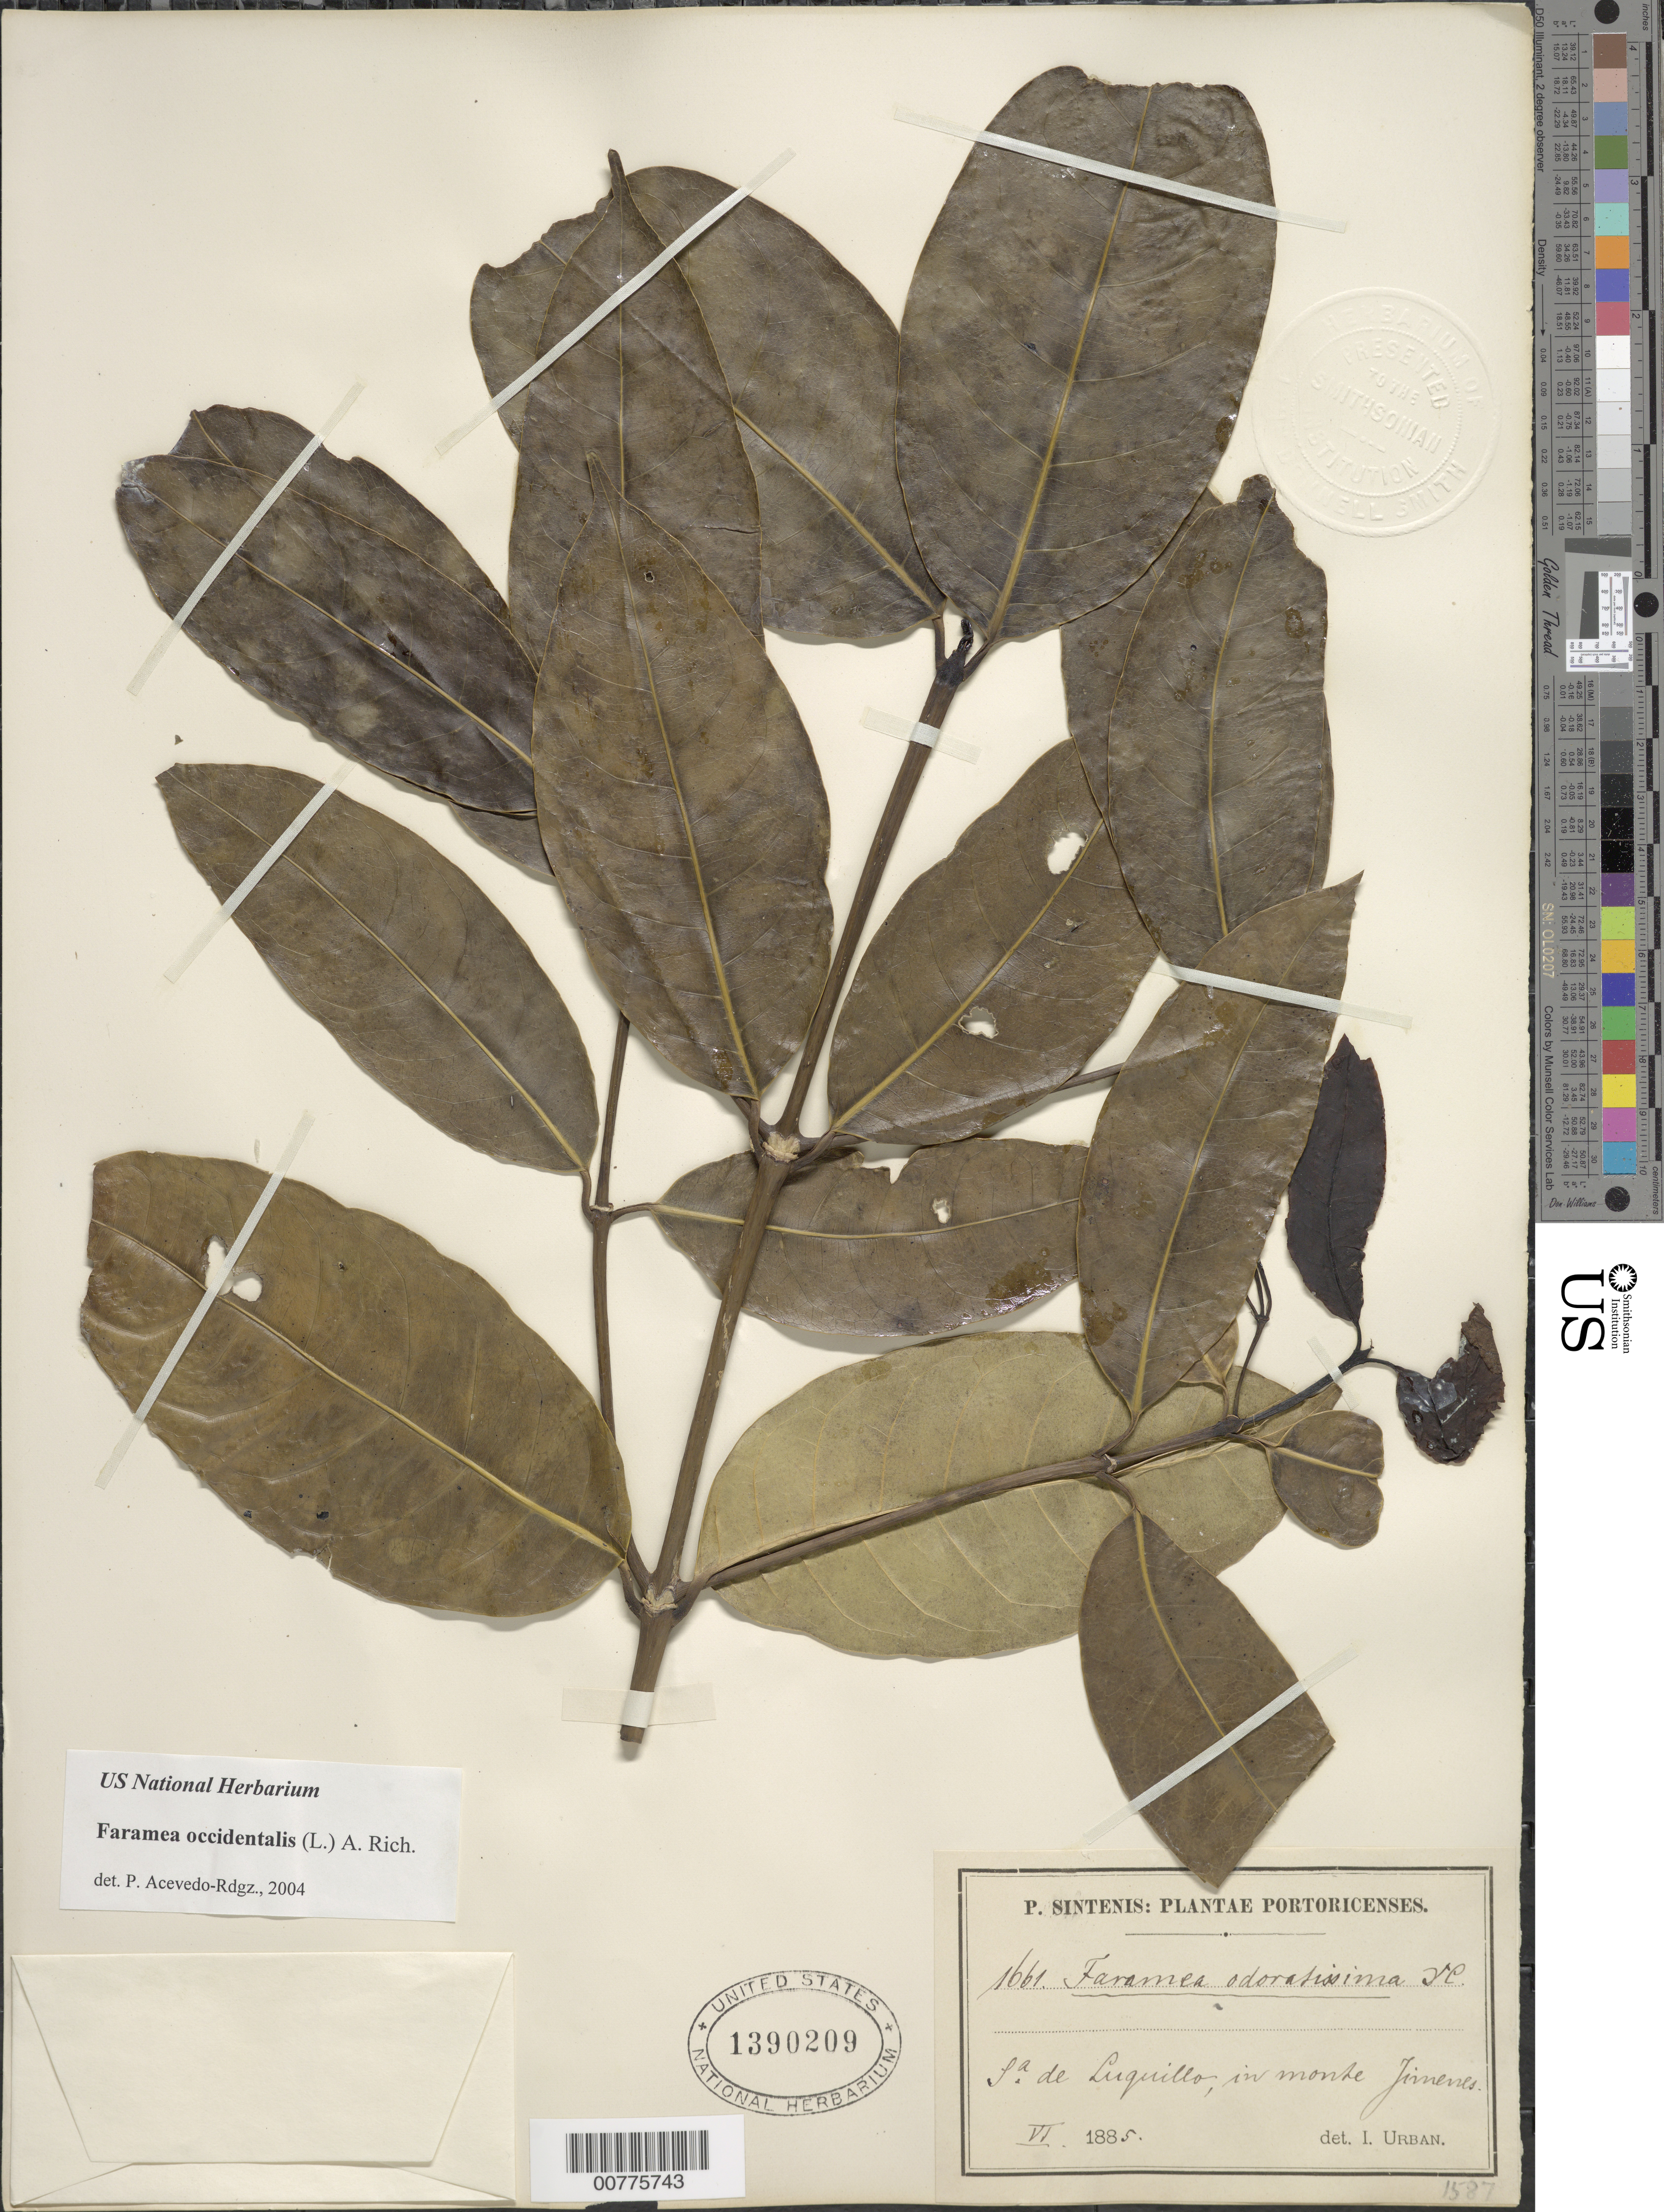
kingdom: Plantae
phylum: Tracheophyta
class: Magnoliopsida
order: Gentianales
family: Rubiaceae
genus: Faramea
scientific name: Faramea occidentalis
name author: (L.) A. Rich.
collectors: P. Sintenis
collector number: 1661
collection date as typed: Jul 1885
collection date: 1885-07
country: Puerto Rico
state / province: Luquillo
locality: Sierra de Luquillo, in monte Jimenes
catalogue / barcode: US 1390209